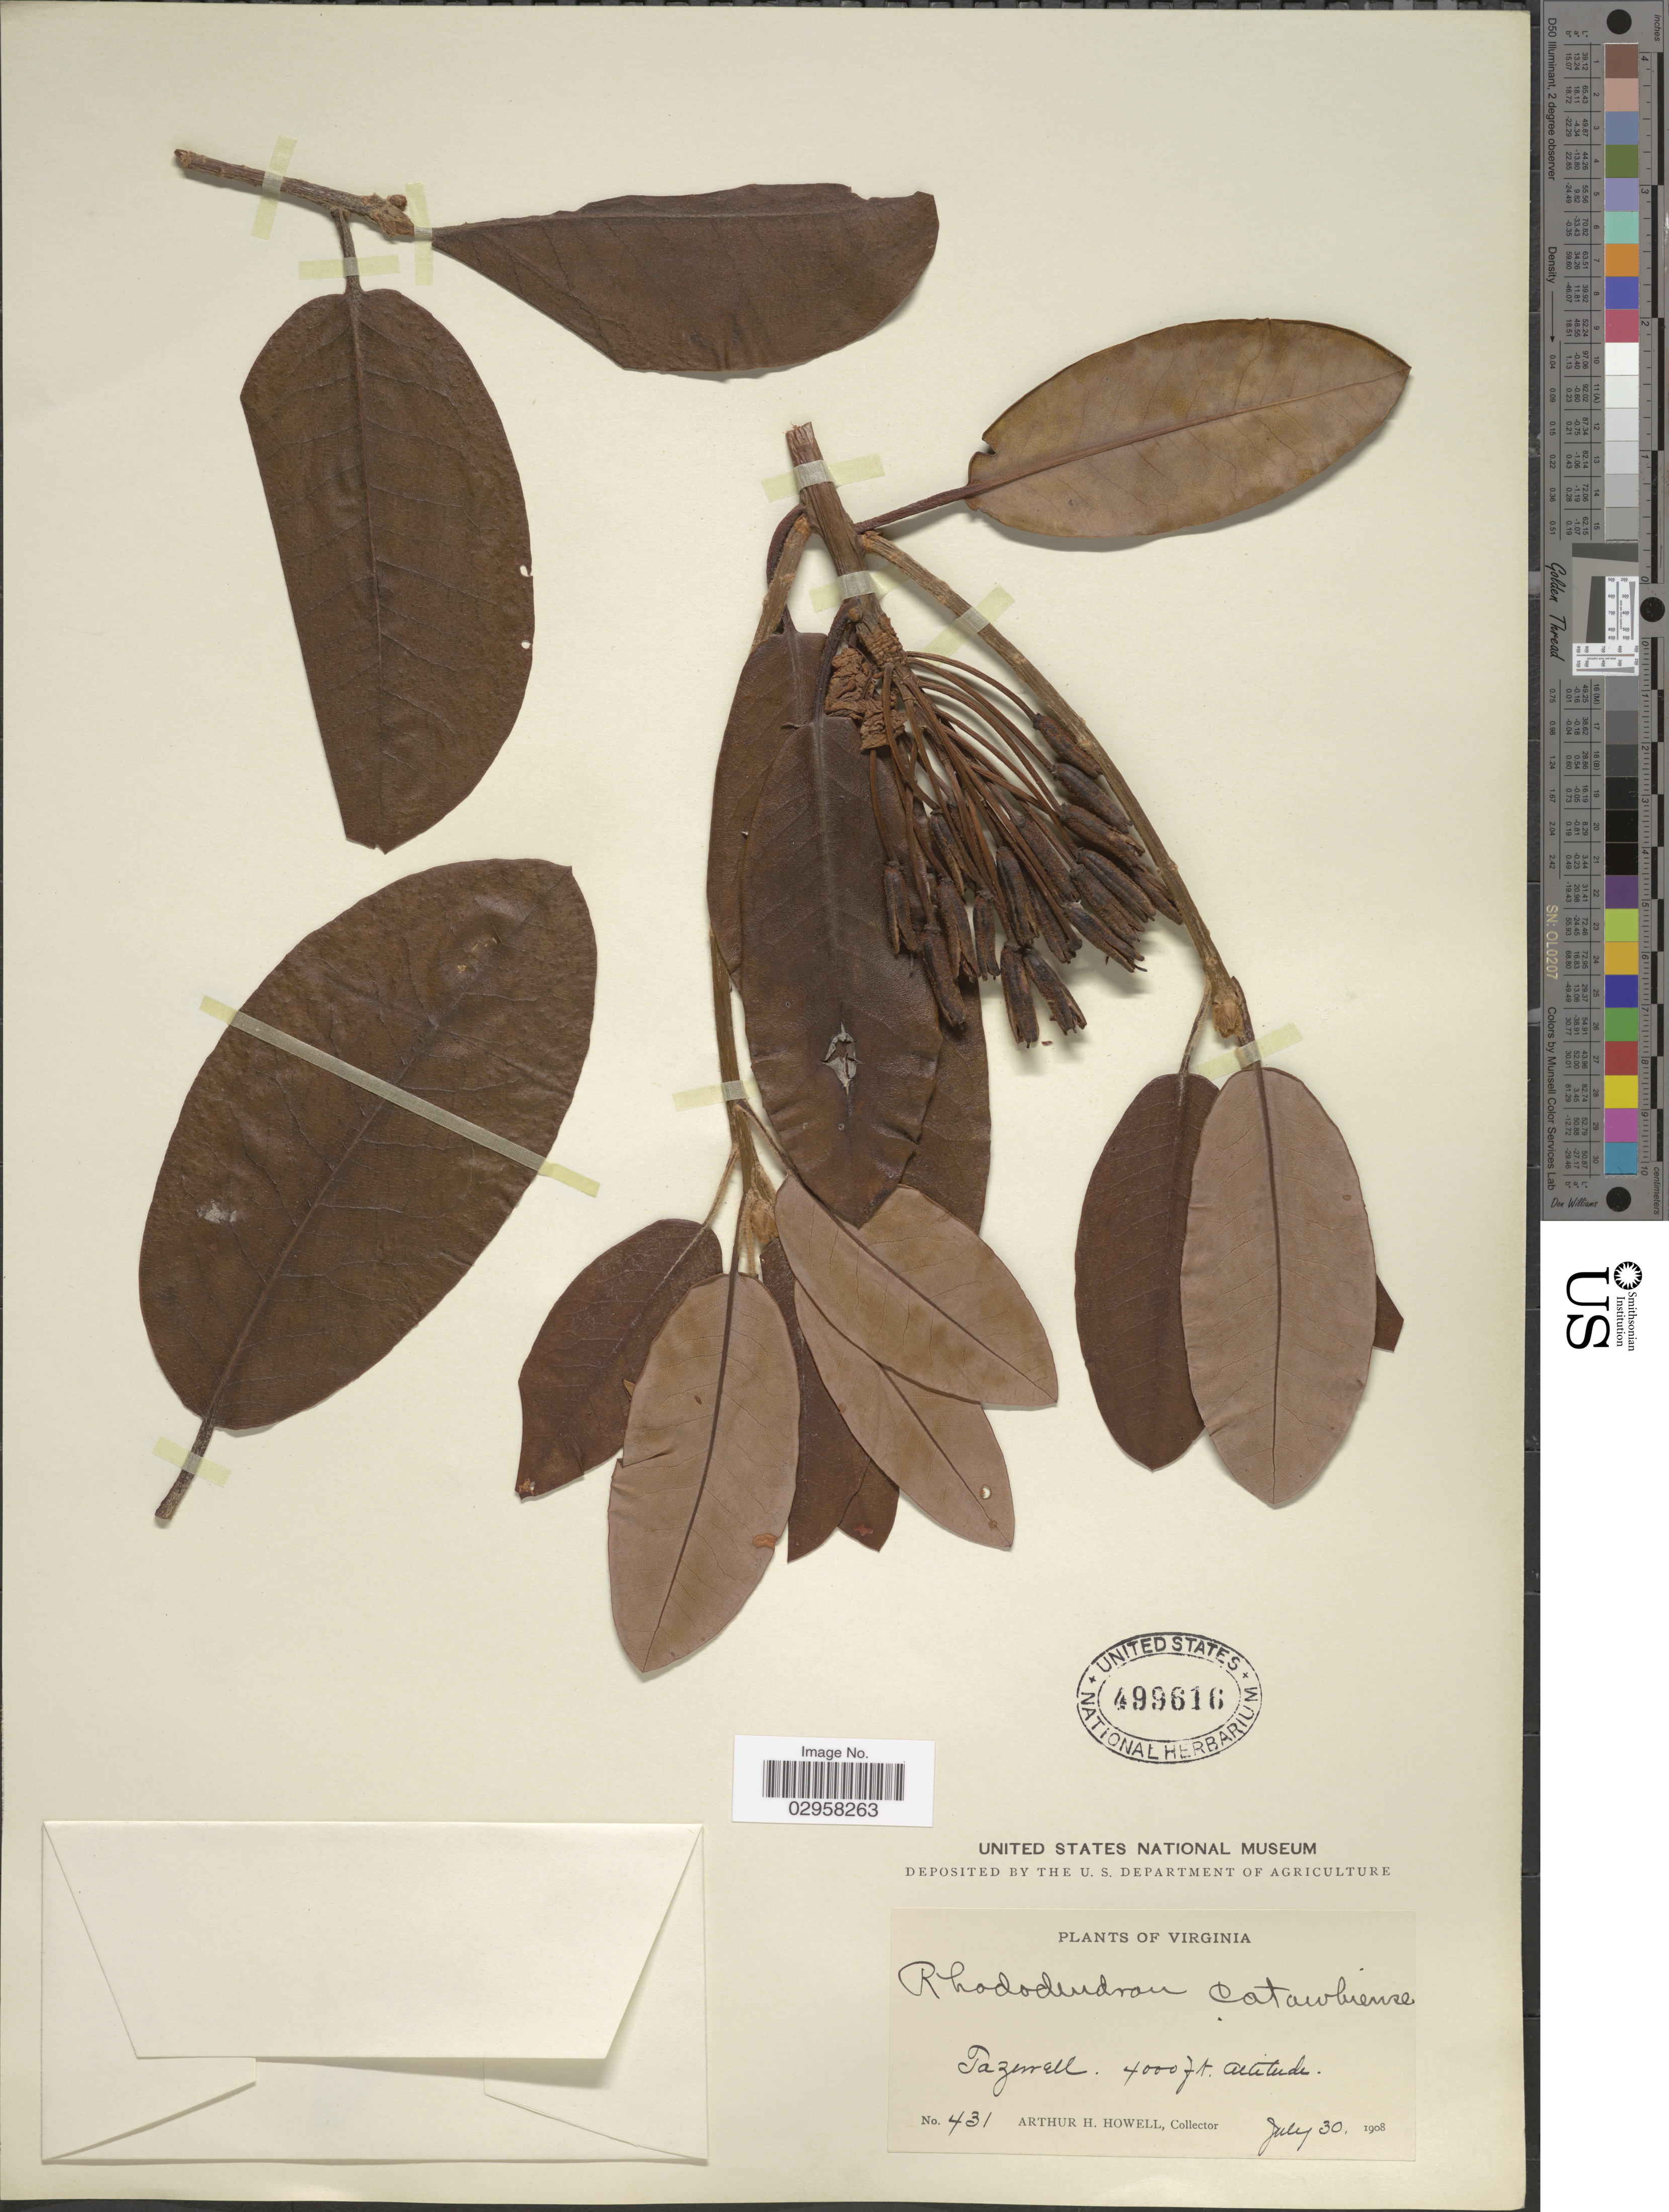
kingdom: Plantae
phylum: Tracheophyta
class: Magnoliopsida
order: Ericales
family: Ericaceae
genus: Rhododendron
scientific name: Rhododendron catawbiense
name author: Michx.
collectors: A. H. Howell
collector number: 431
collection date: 1908-07-30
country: United States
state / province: Virginia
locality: Tazewell.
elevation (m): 1219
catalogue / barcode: US 499616